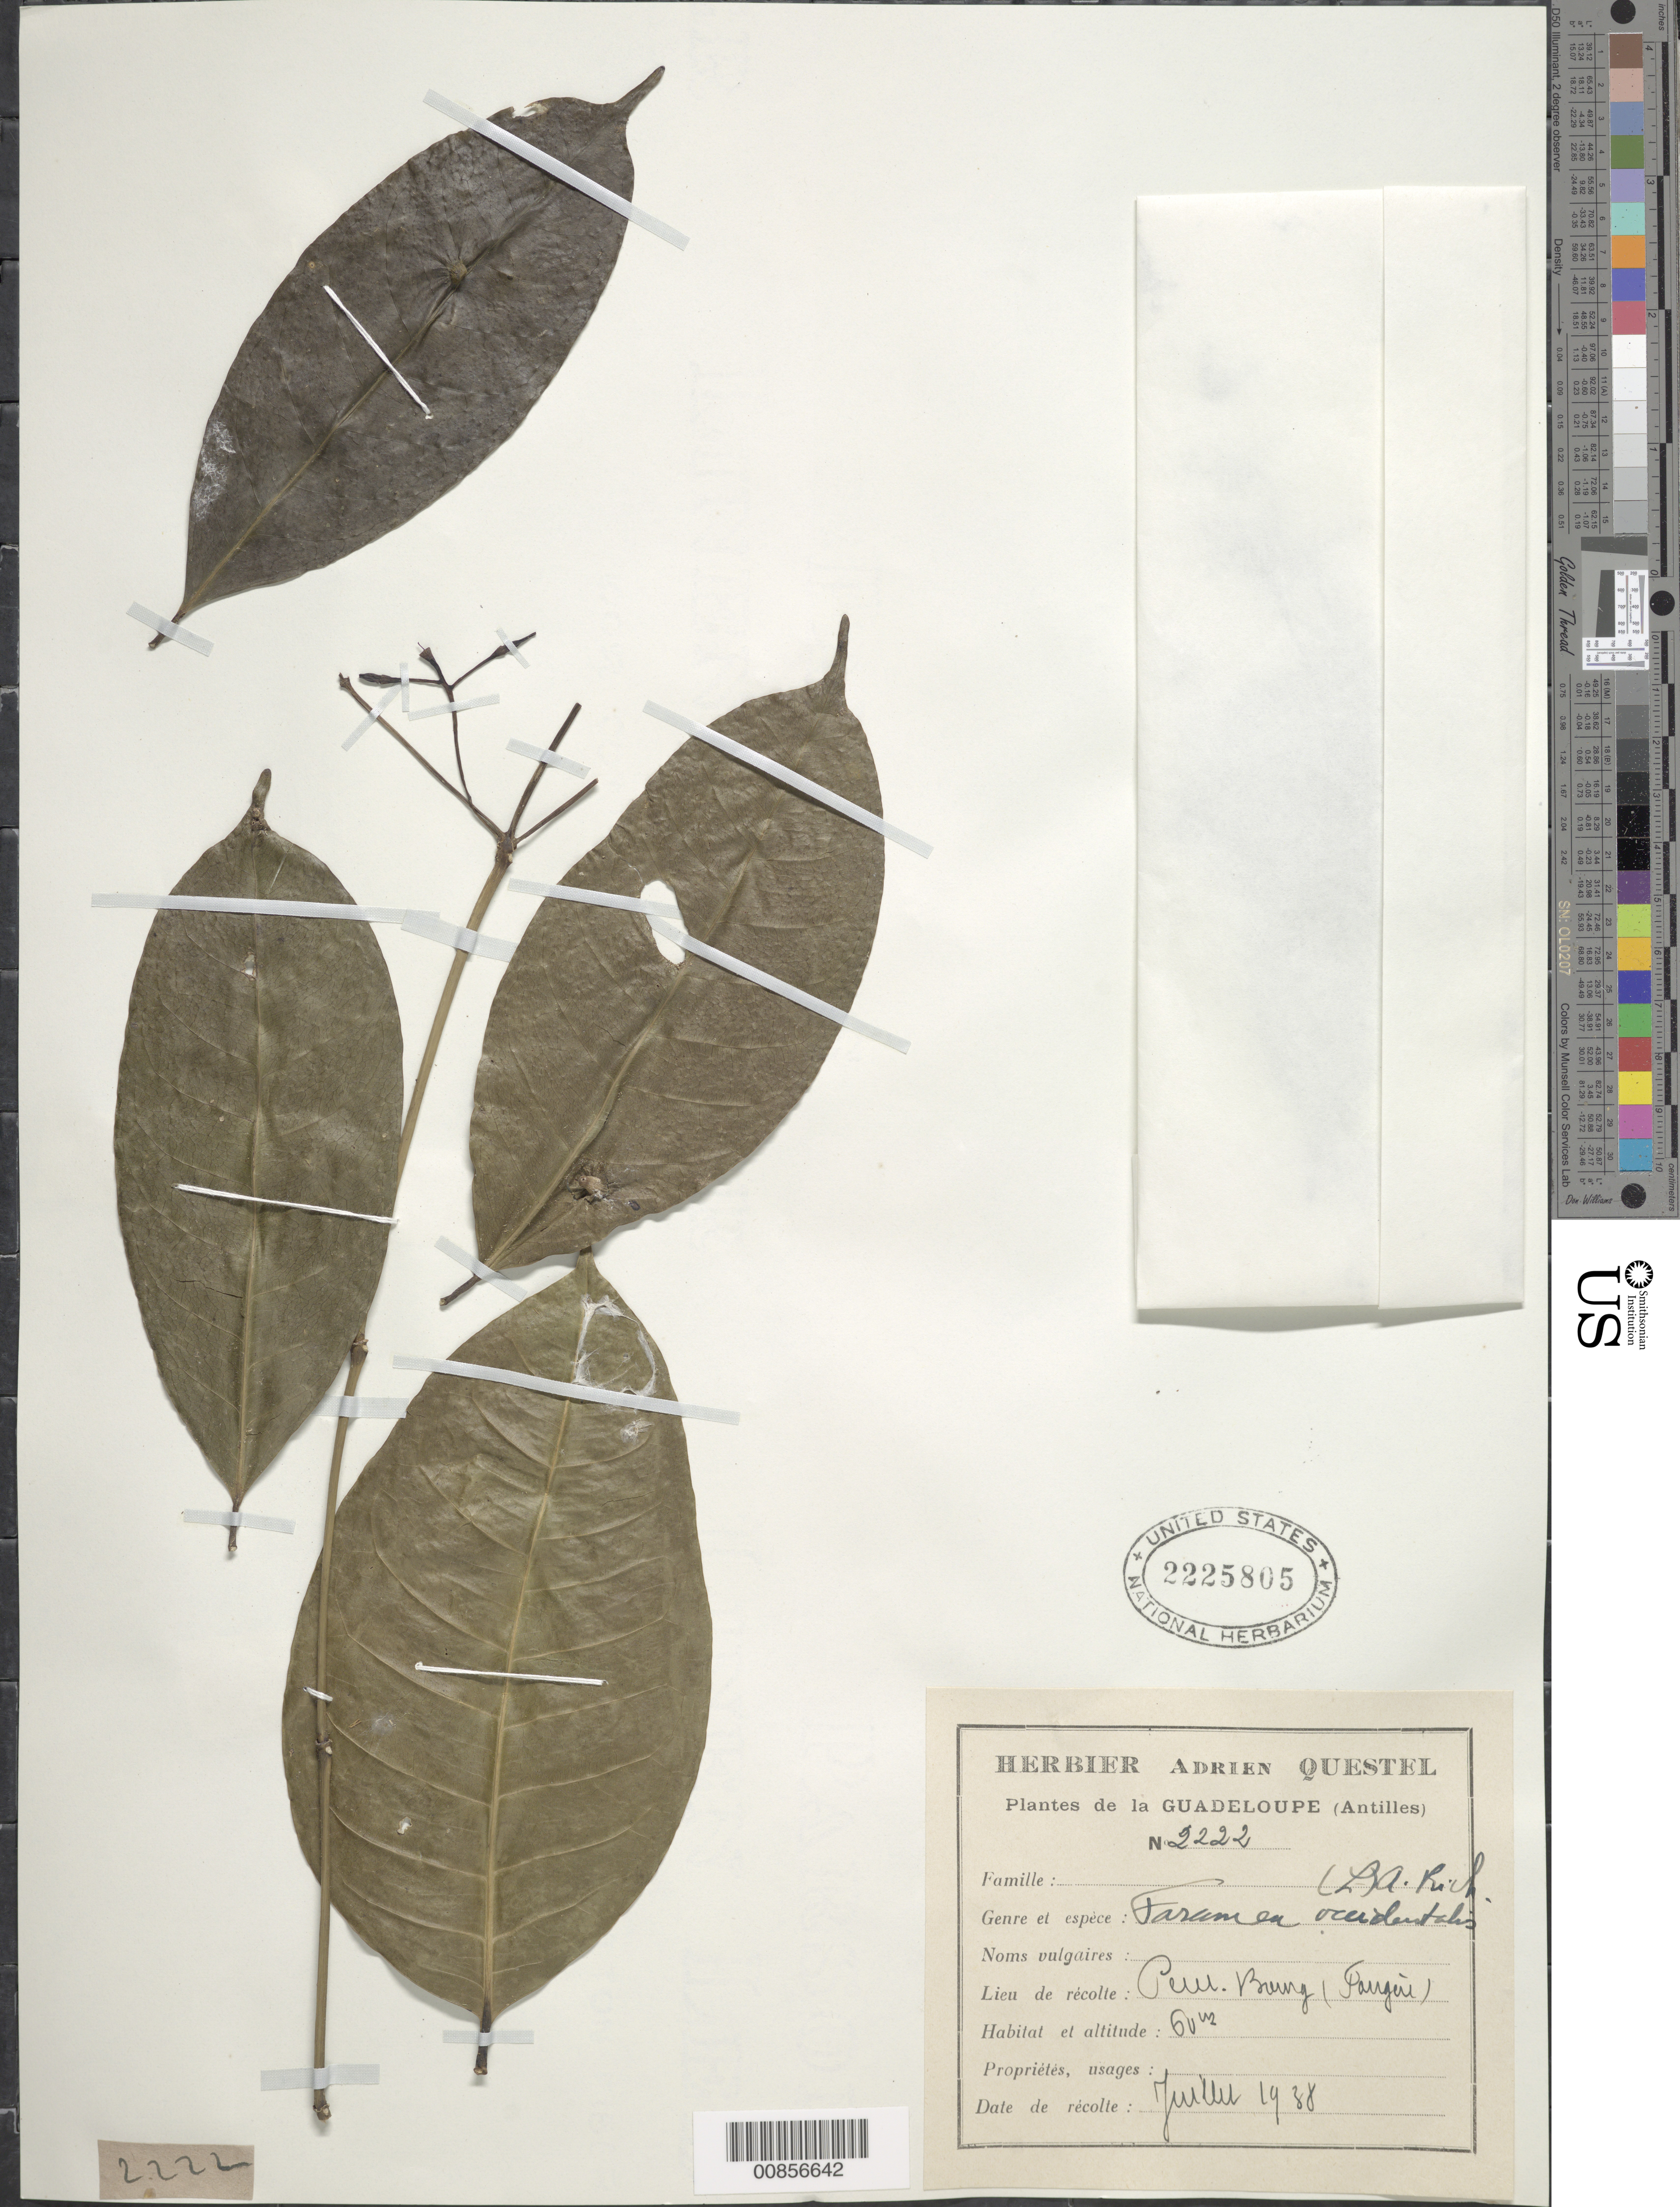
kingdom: Plantae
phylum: Tracheophyta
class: Magnoliopsida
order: Gentianales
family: Rubiaceae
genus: Faramea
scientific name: Faramea occidentalis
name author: (L.) A. Rich.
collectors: A. Questel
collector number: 2222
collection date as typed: Jul 1938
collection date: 1938-07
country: Guadeloupe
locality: Farrgère (sp?)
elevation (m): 60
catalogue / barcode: US 2225805